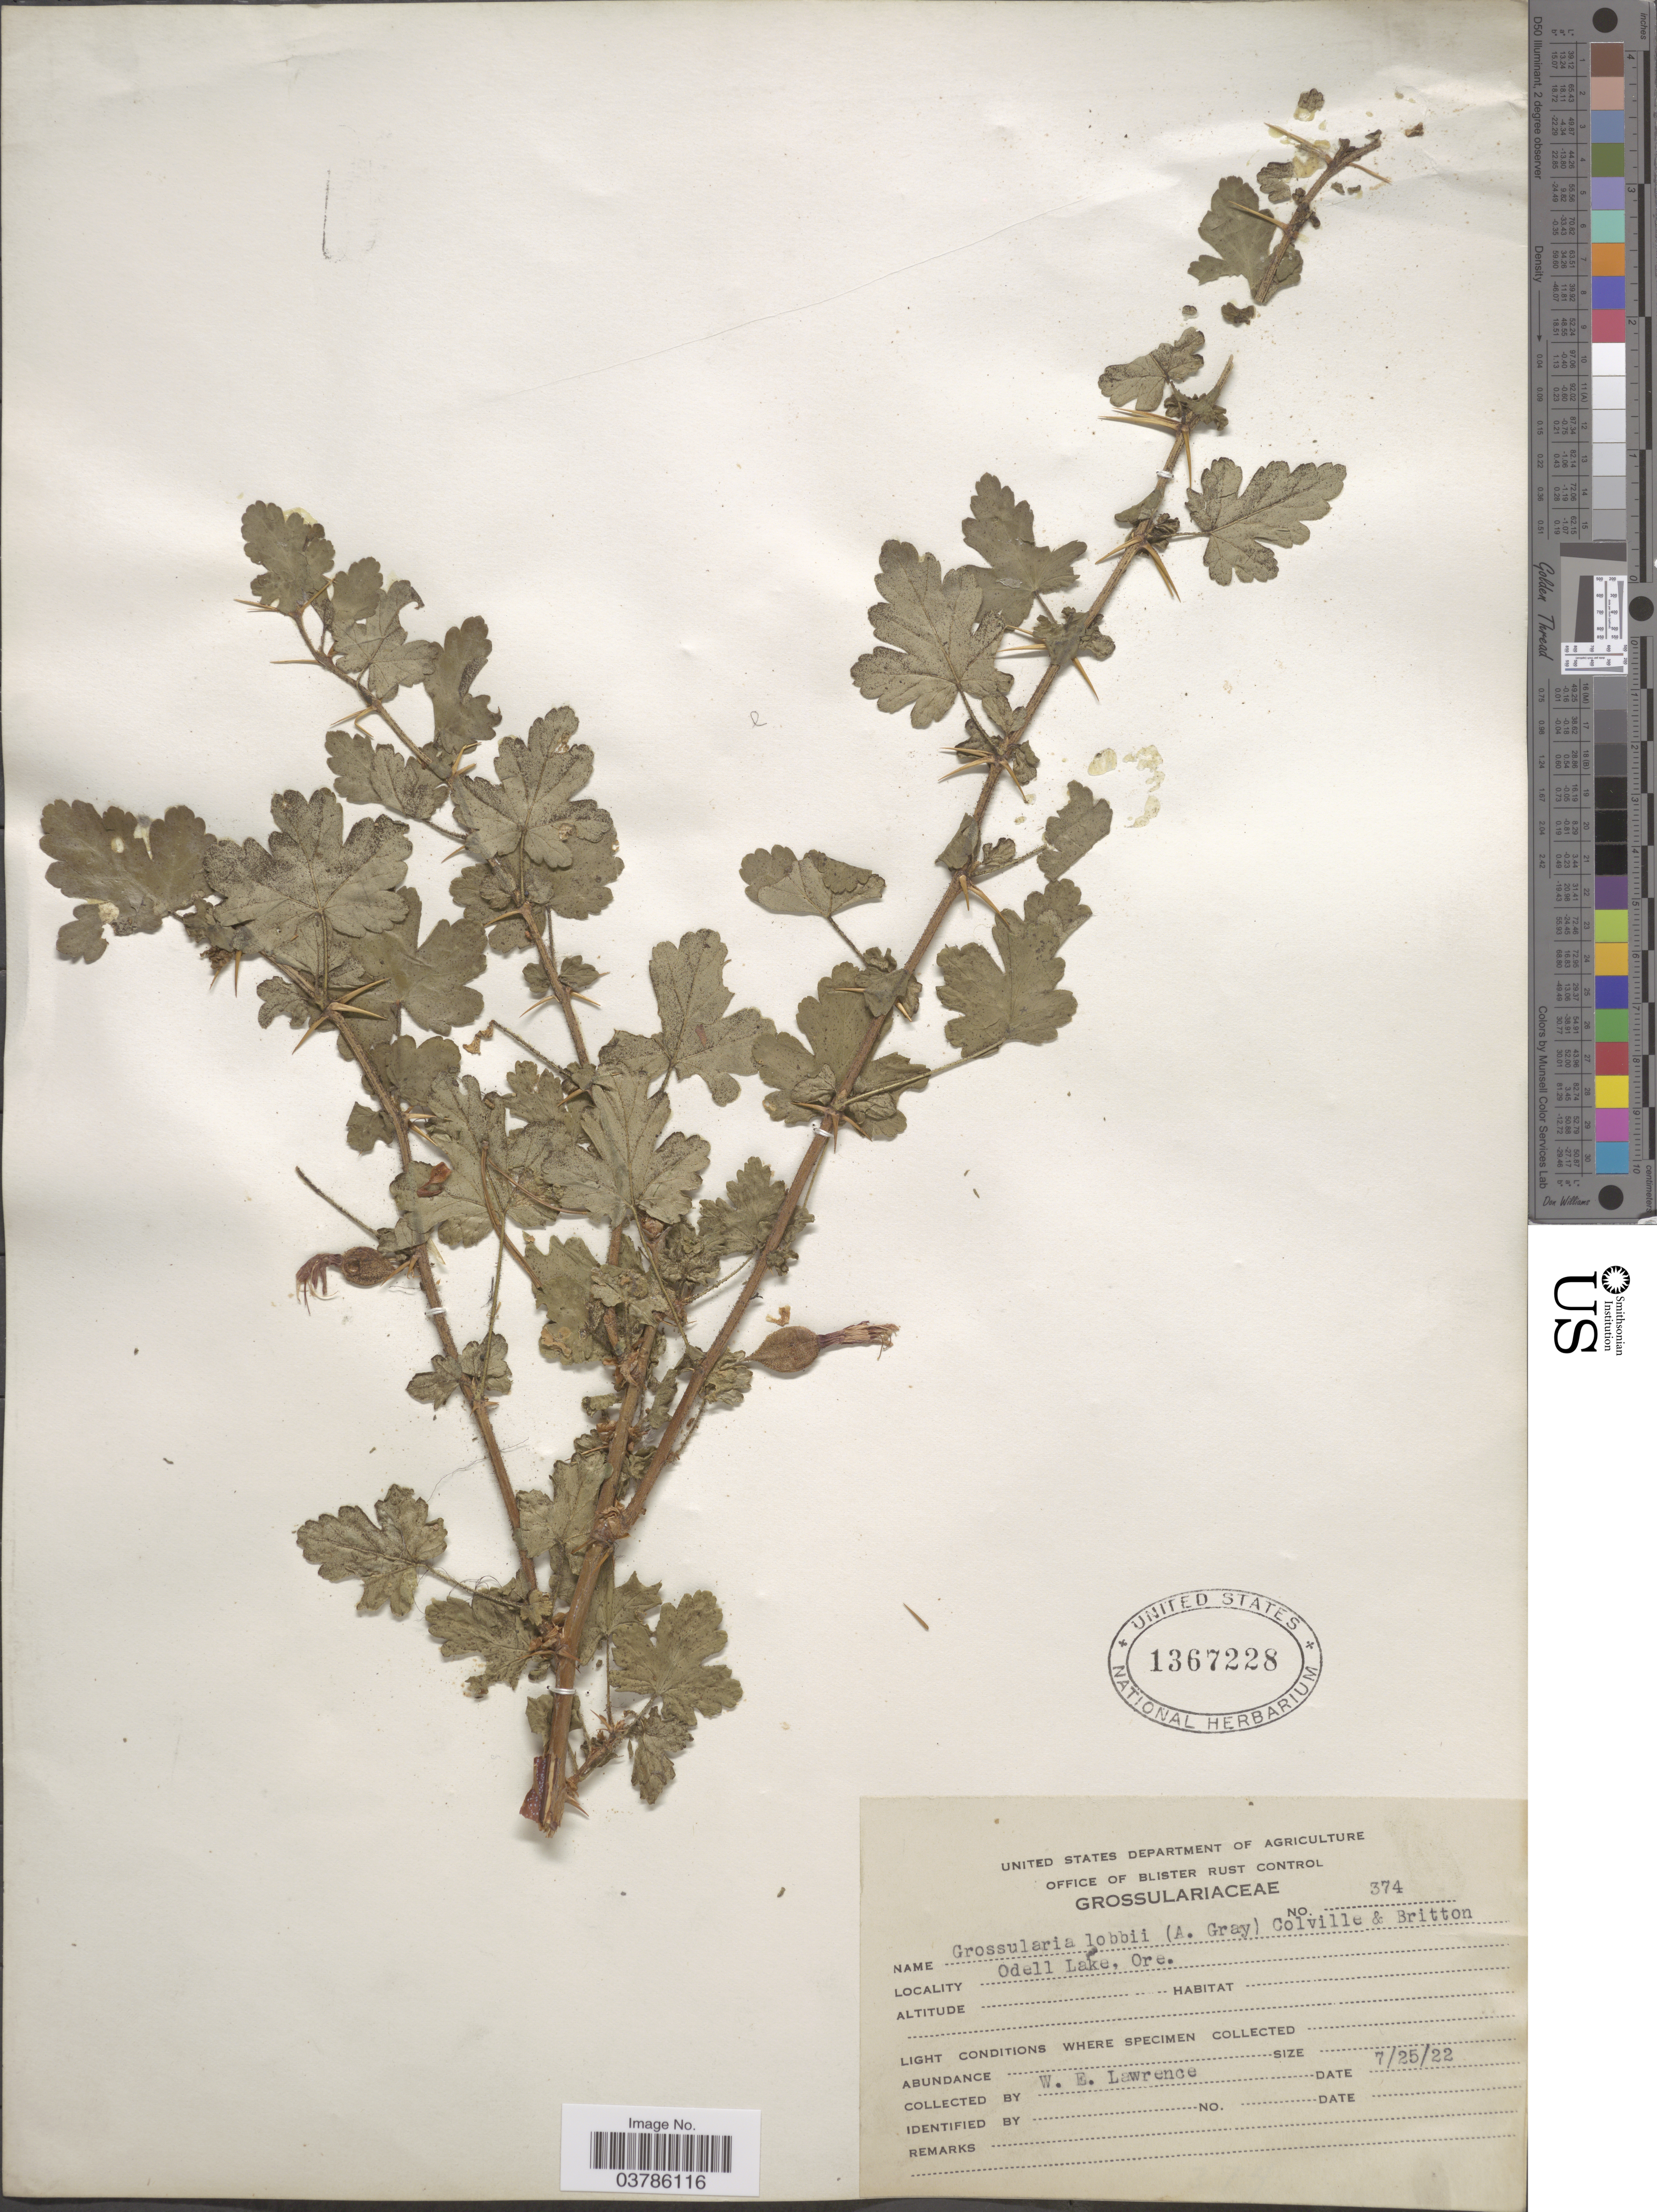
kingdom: Plantae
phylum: Tracheophyta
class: Magnoliopsida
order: Saxifragales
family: Grossulariaceae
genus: Ribes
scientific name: Ribes lobbii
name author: A. Gray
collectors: W. Lawrence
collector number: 374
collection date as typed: Transcribed d/m/y: 25/7/22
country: United States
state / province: Oregon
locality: Odell Lake.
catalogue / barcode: US 1367228